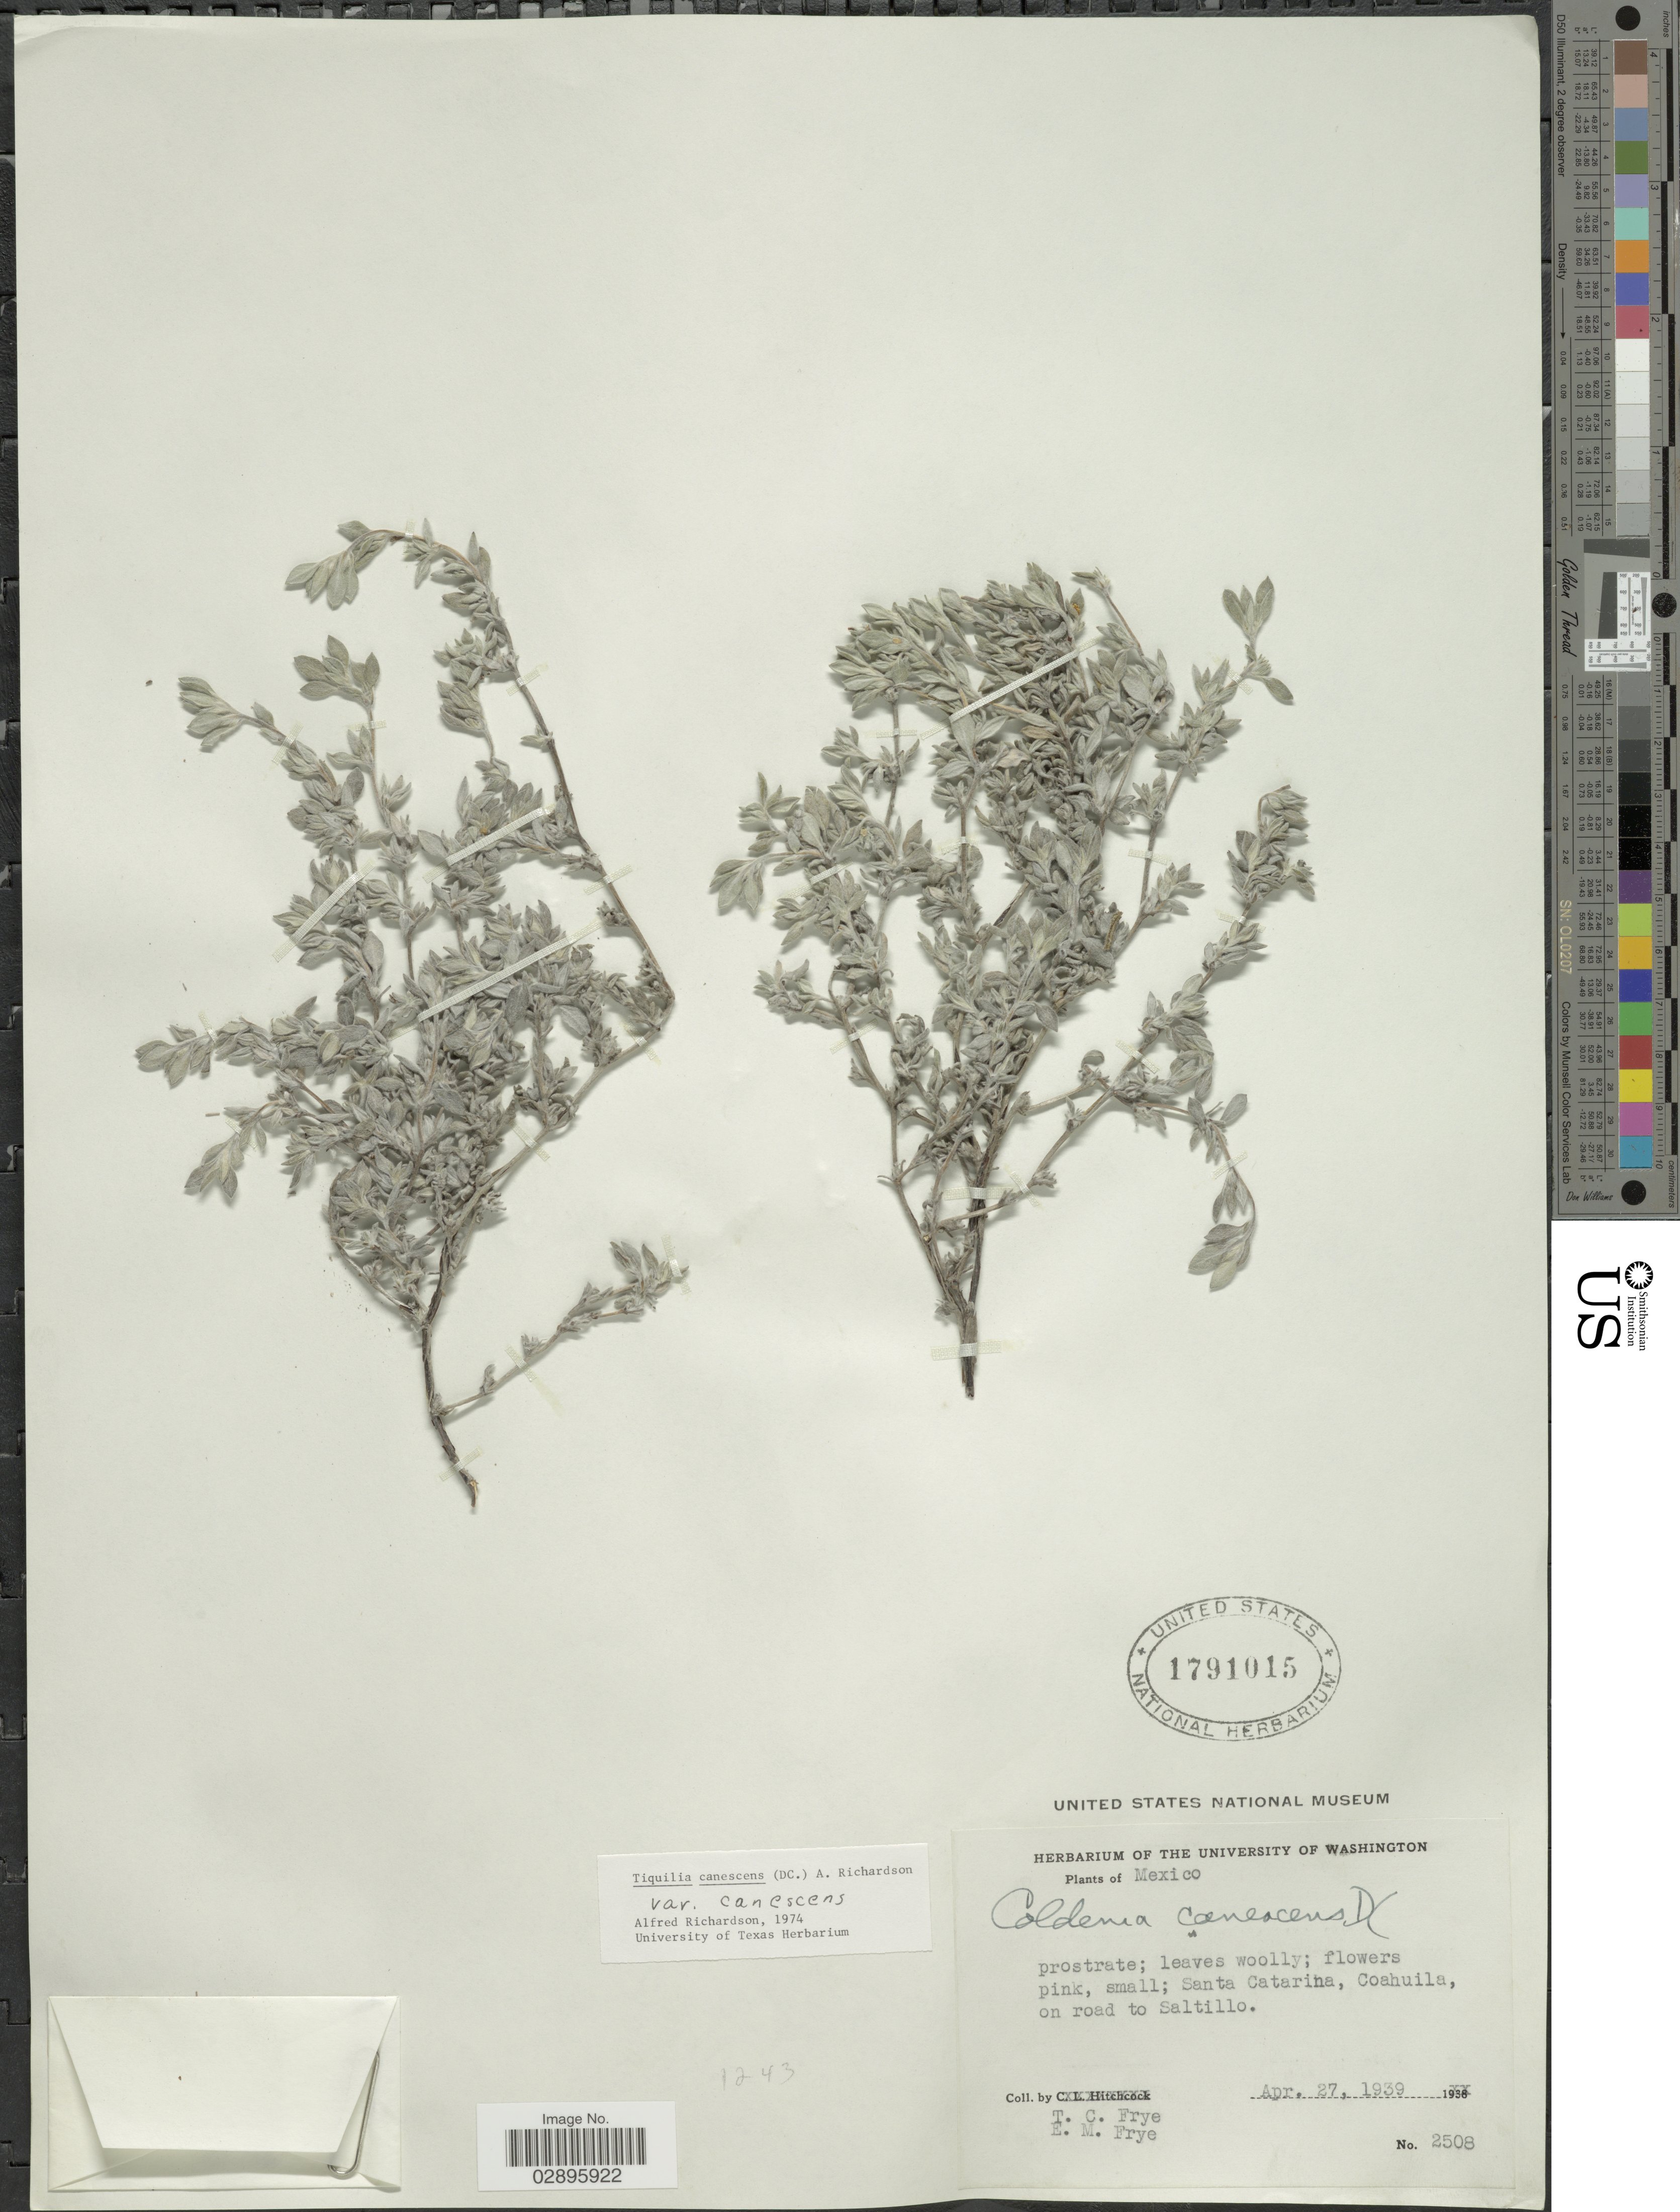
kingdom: Plantae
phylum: Tracheophyta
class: Magnoliopsida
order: Boraginales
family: Ehretiaceae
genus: Tiquilia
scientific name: Tiquilia canescens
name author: (DC.) A.T. Richardson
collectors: T. C. Frye & E. Frye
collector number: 2508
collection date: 1939-04-27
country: Mexico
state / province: Coahuila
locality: Santa Catarina, Coahuila, on road to Saltillo.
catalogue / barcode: US 1791015